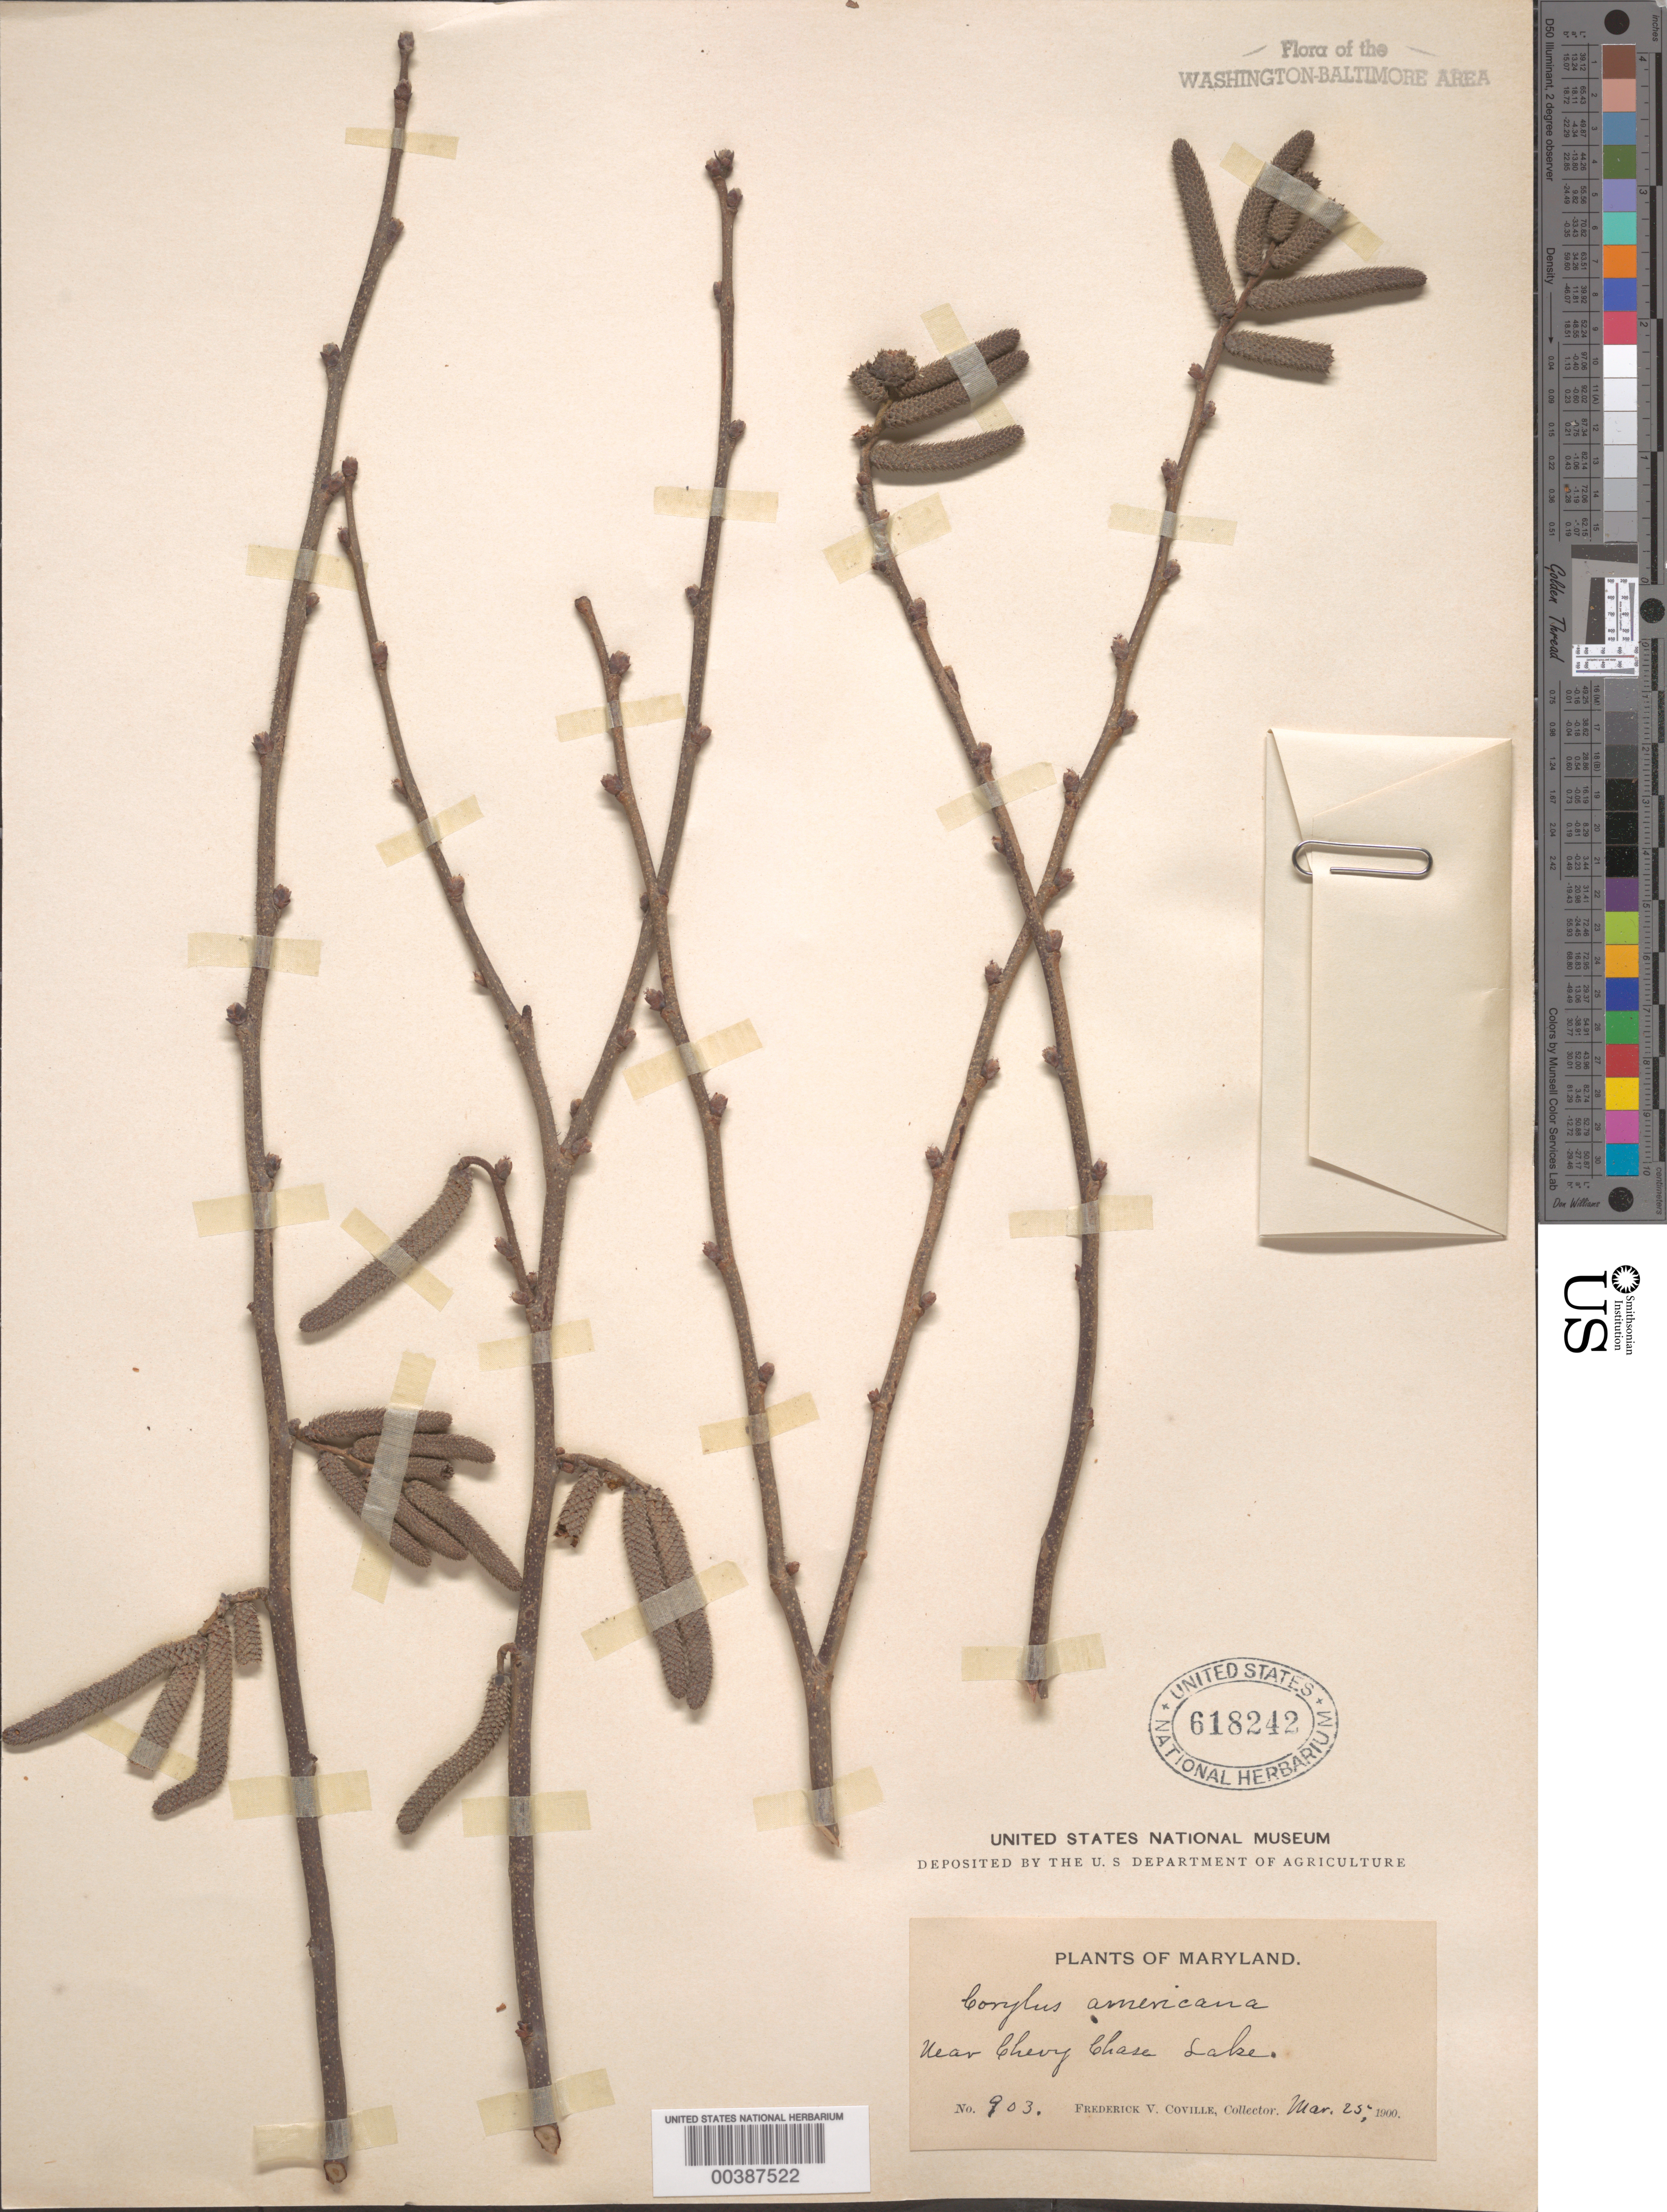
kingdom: Plantae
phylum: Tracheophyta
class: Magnoliopsida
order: Fagales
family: Betulaceae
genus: Corylus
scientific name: Corylus americana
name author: Walter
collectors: F. V. Coville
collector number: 903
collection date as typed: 25 Mar 1900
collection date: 1900-03-25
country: United States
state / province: Maryland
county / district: Montgomery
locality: Chevy Chase Lake vicinity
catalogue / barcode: US 618242